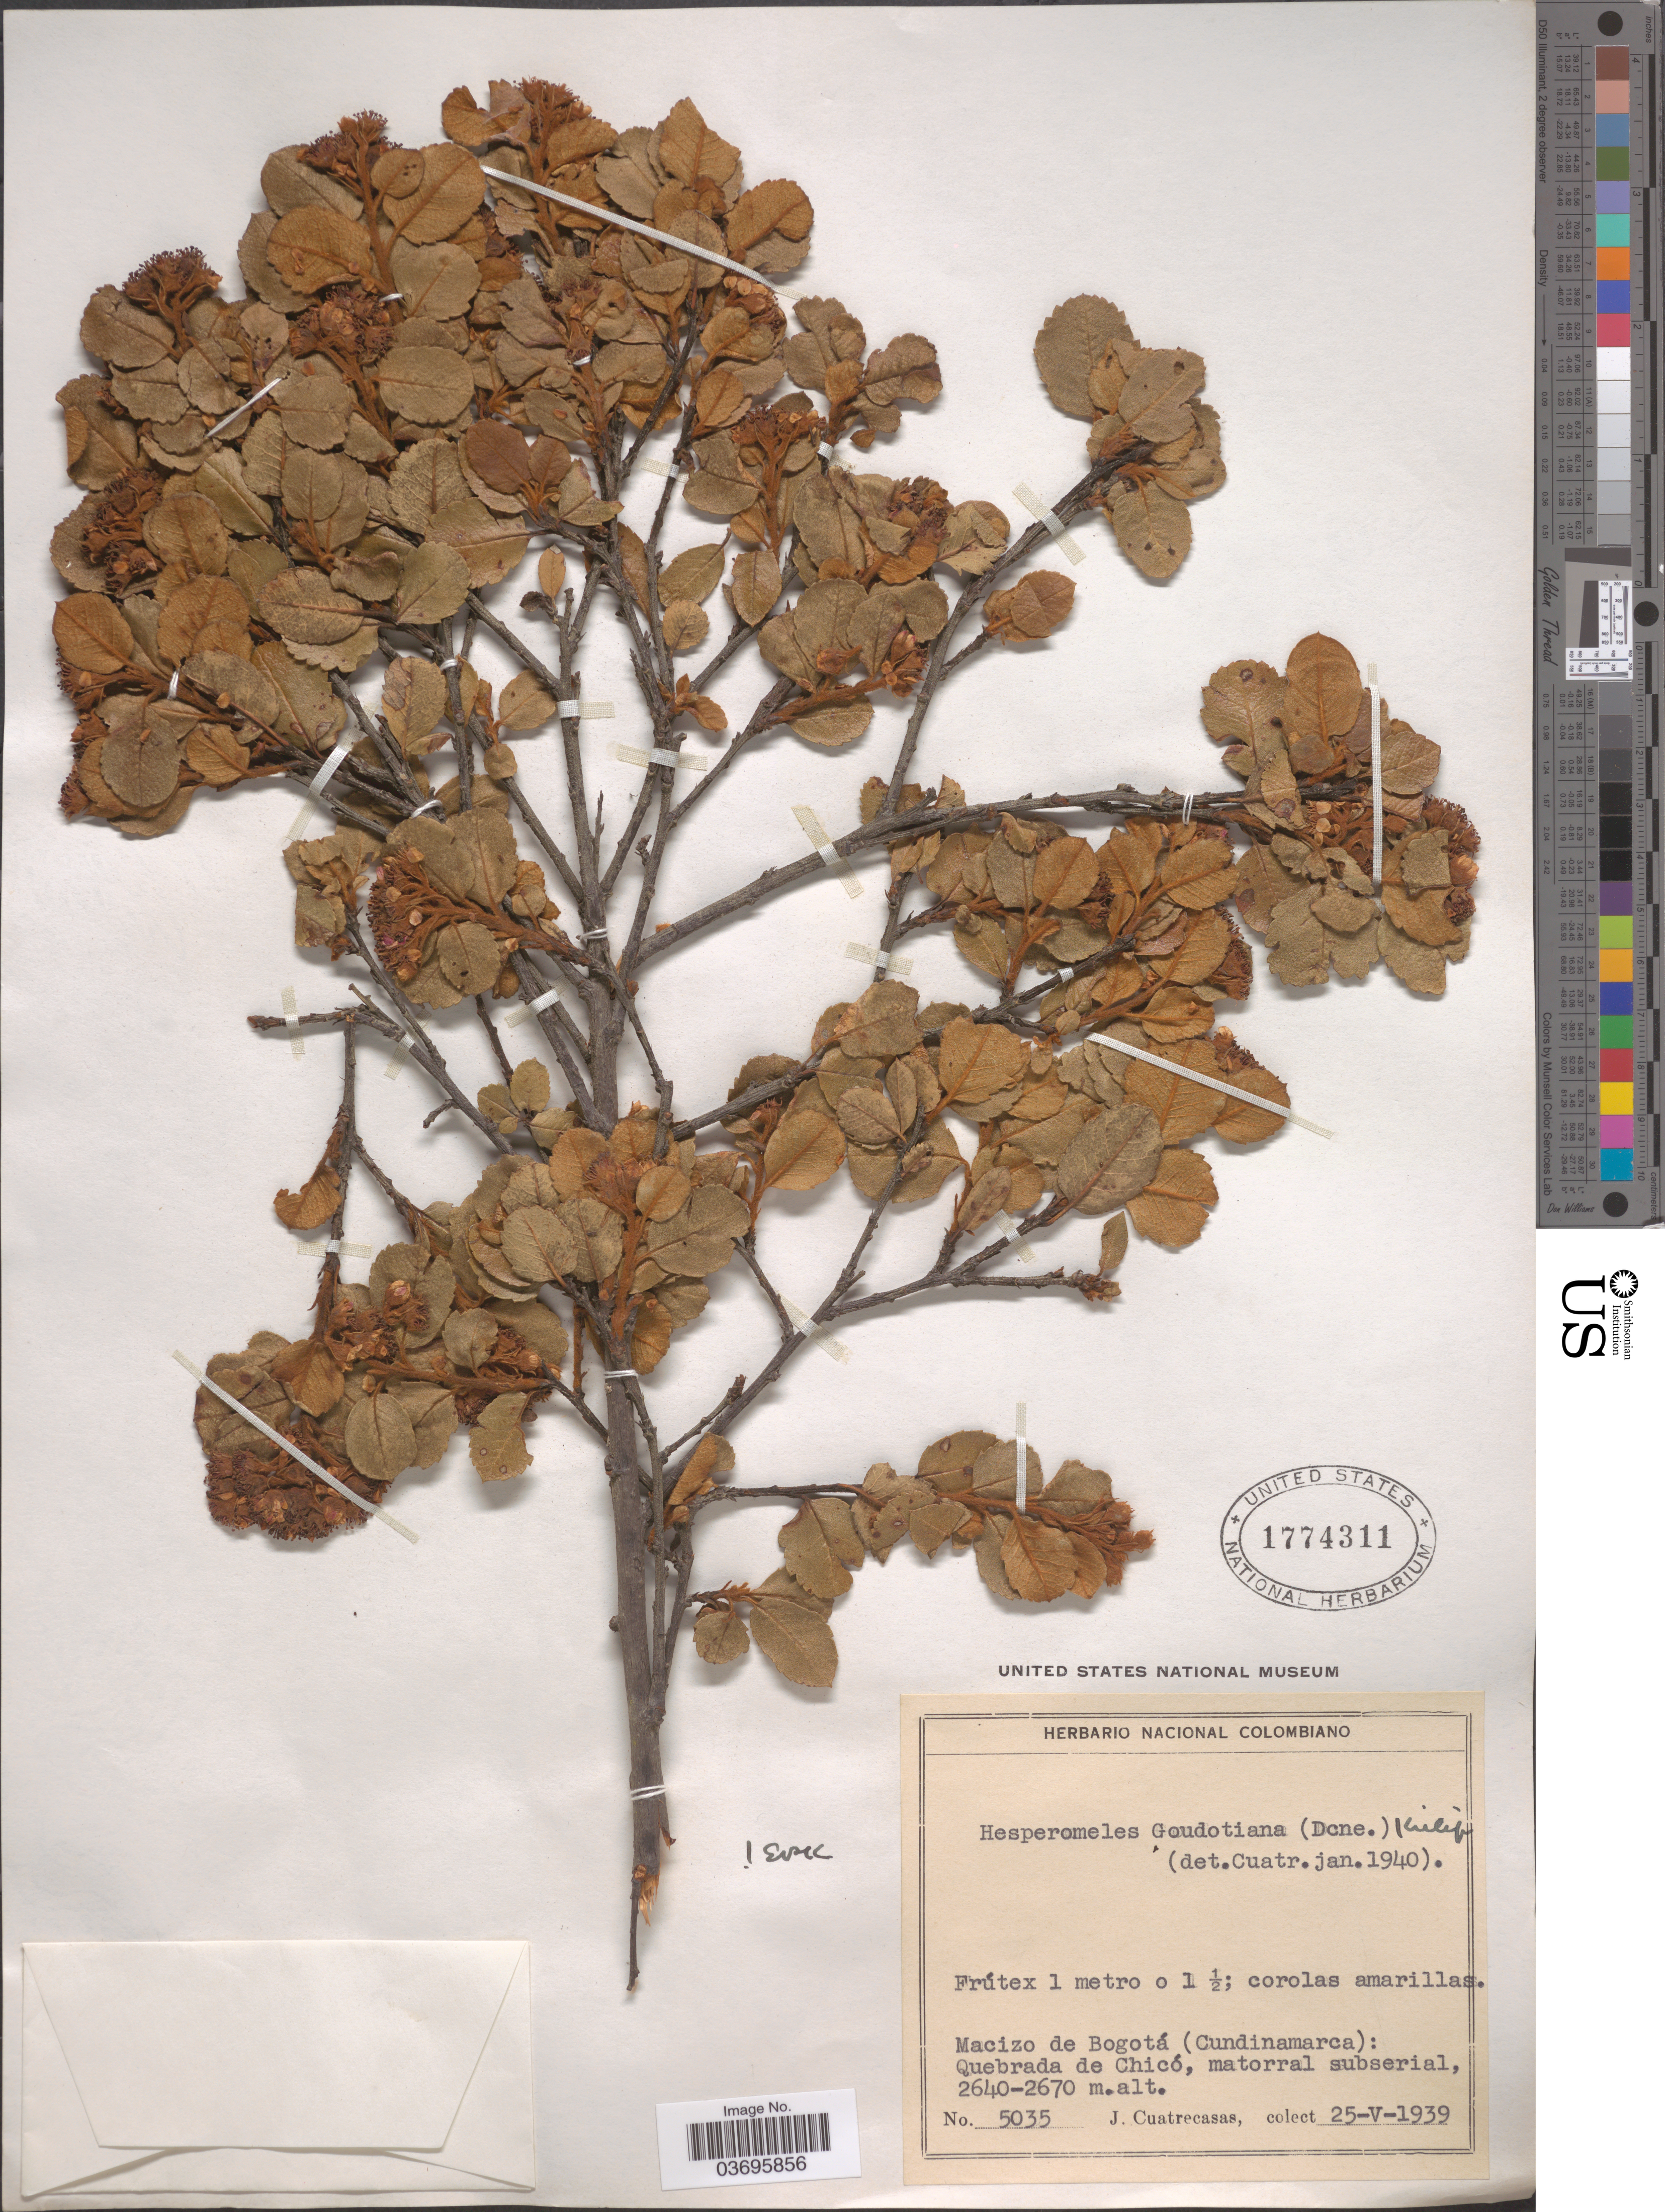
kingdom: Plantae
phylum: Tracheophyta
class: Magnoliopsida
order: Rosales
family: Rosaceae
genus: Hesperomeles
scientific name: Hesperomeles goudotiana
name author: Killip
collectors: J. Cuatrecasas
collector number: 5035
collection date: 1939-05-25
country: Colombia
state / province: Cundinamarca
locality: Macizo de Bogotá: Quebrada de Chicó, matorral subserial.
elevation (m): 2640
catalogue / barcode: US 1774311